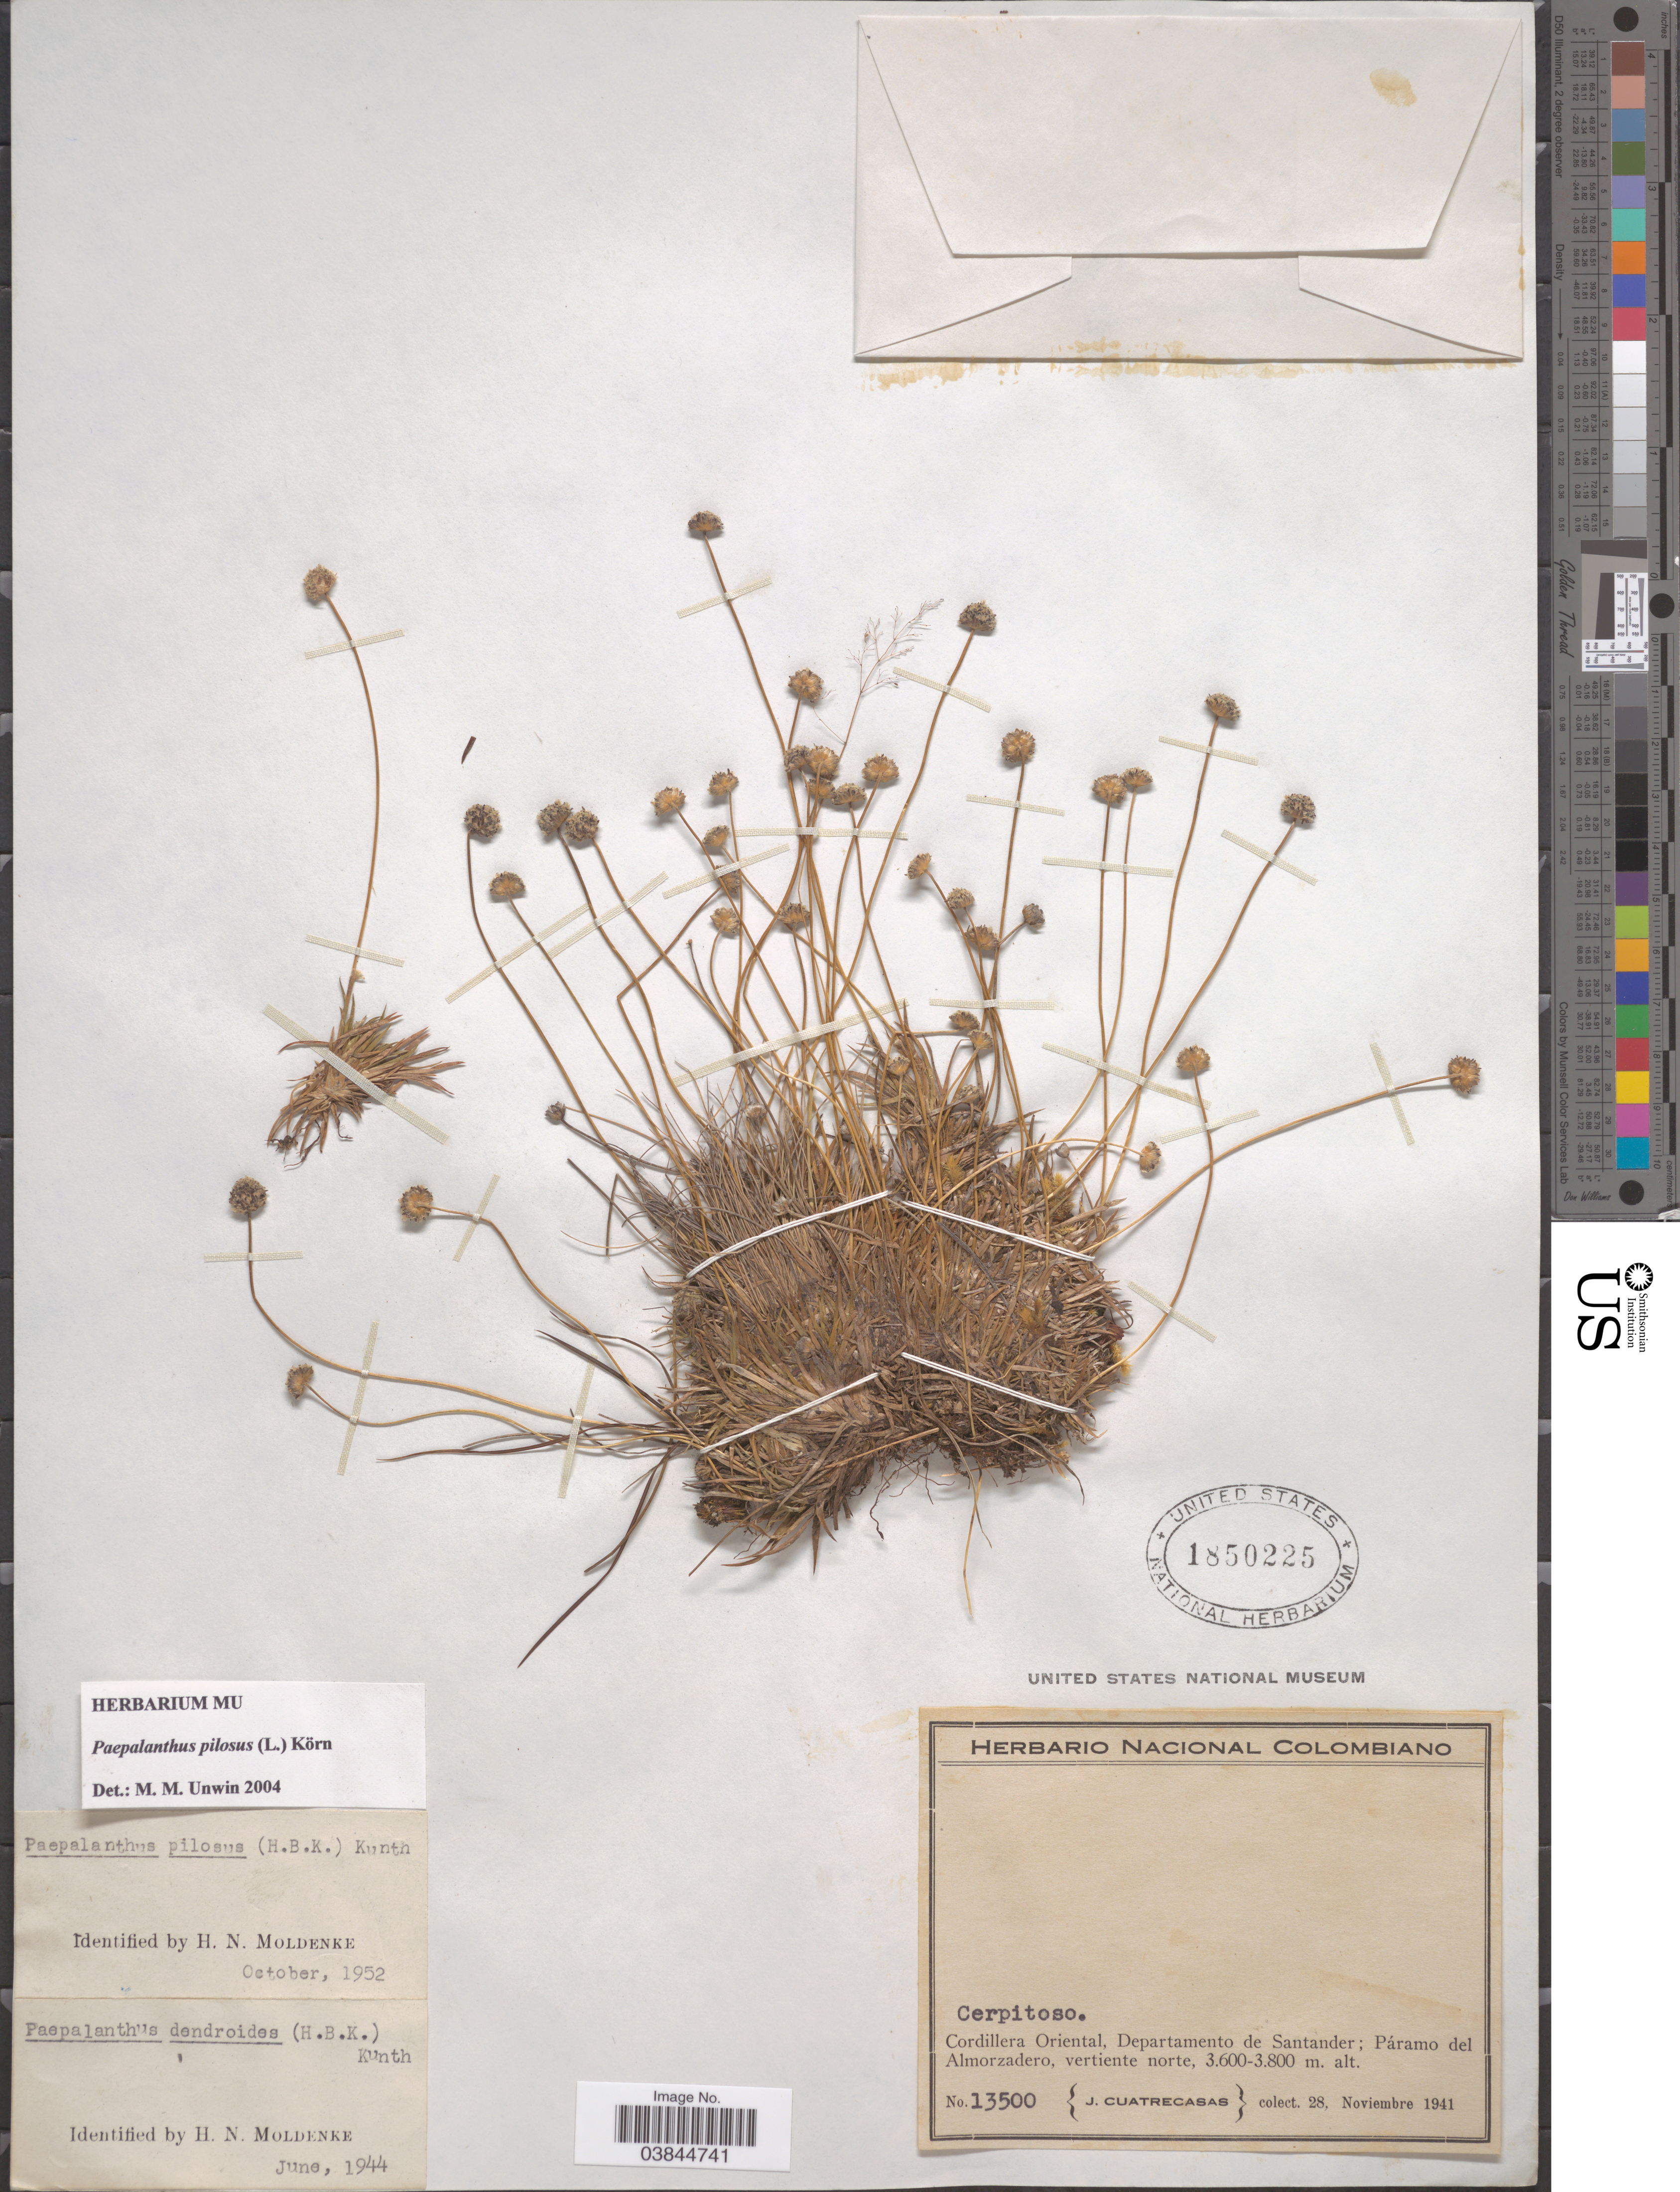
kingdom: Plantae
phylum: Tracheophyta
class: Liliopsida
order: Poales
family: Eriocaulaceae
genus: Paepalanthus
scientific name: Paepalanthus pilosus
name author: (Kunth) Kunth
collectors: J. Cuatrecasas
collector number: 13500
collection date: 1941-11-28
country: Colombia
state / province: Santander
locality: Cordillera Oriental, Departamento de Santander; Páramo del Almorzadero, vertiente norte.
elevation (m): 3600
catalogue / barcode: US 1850225